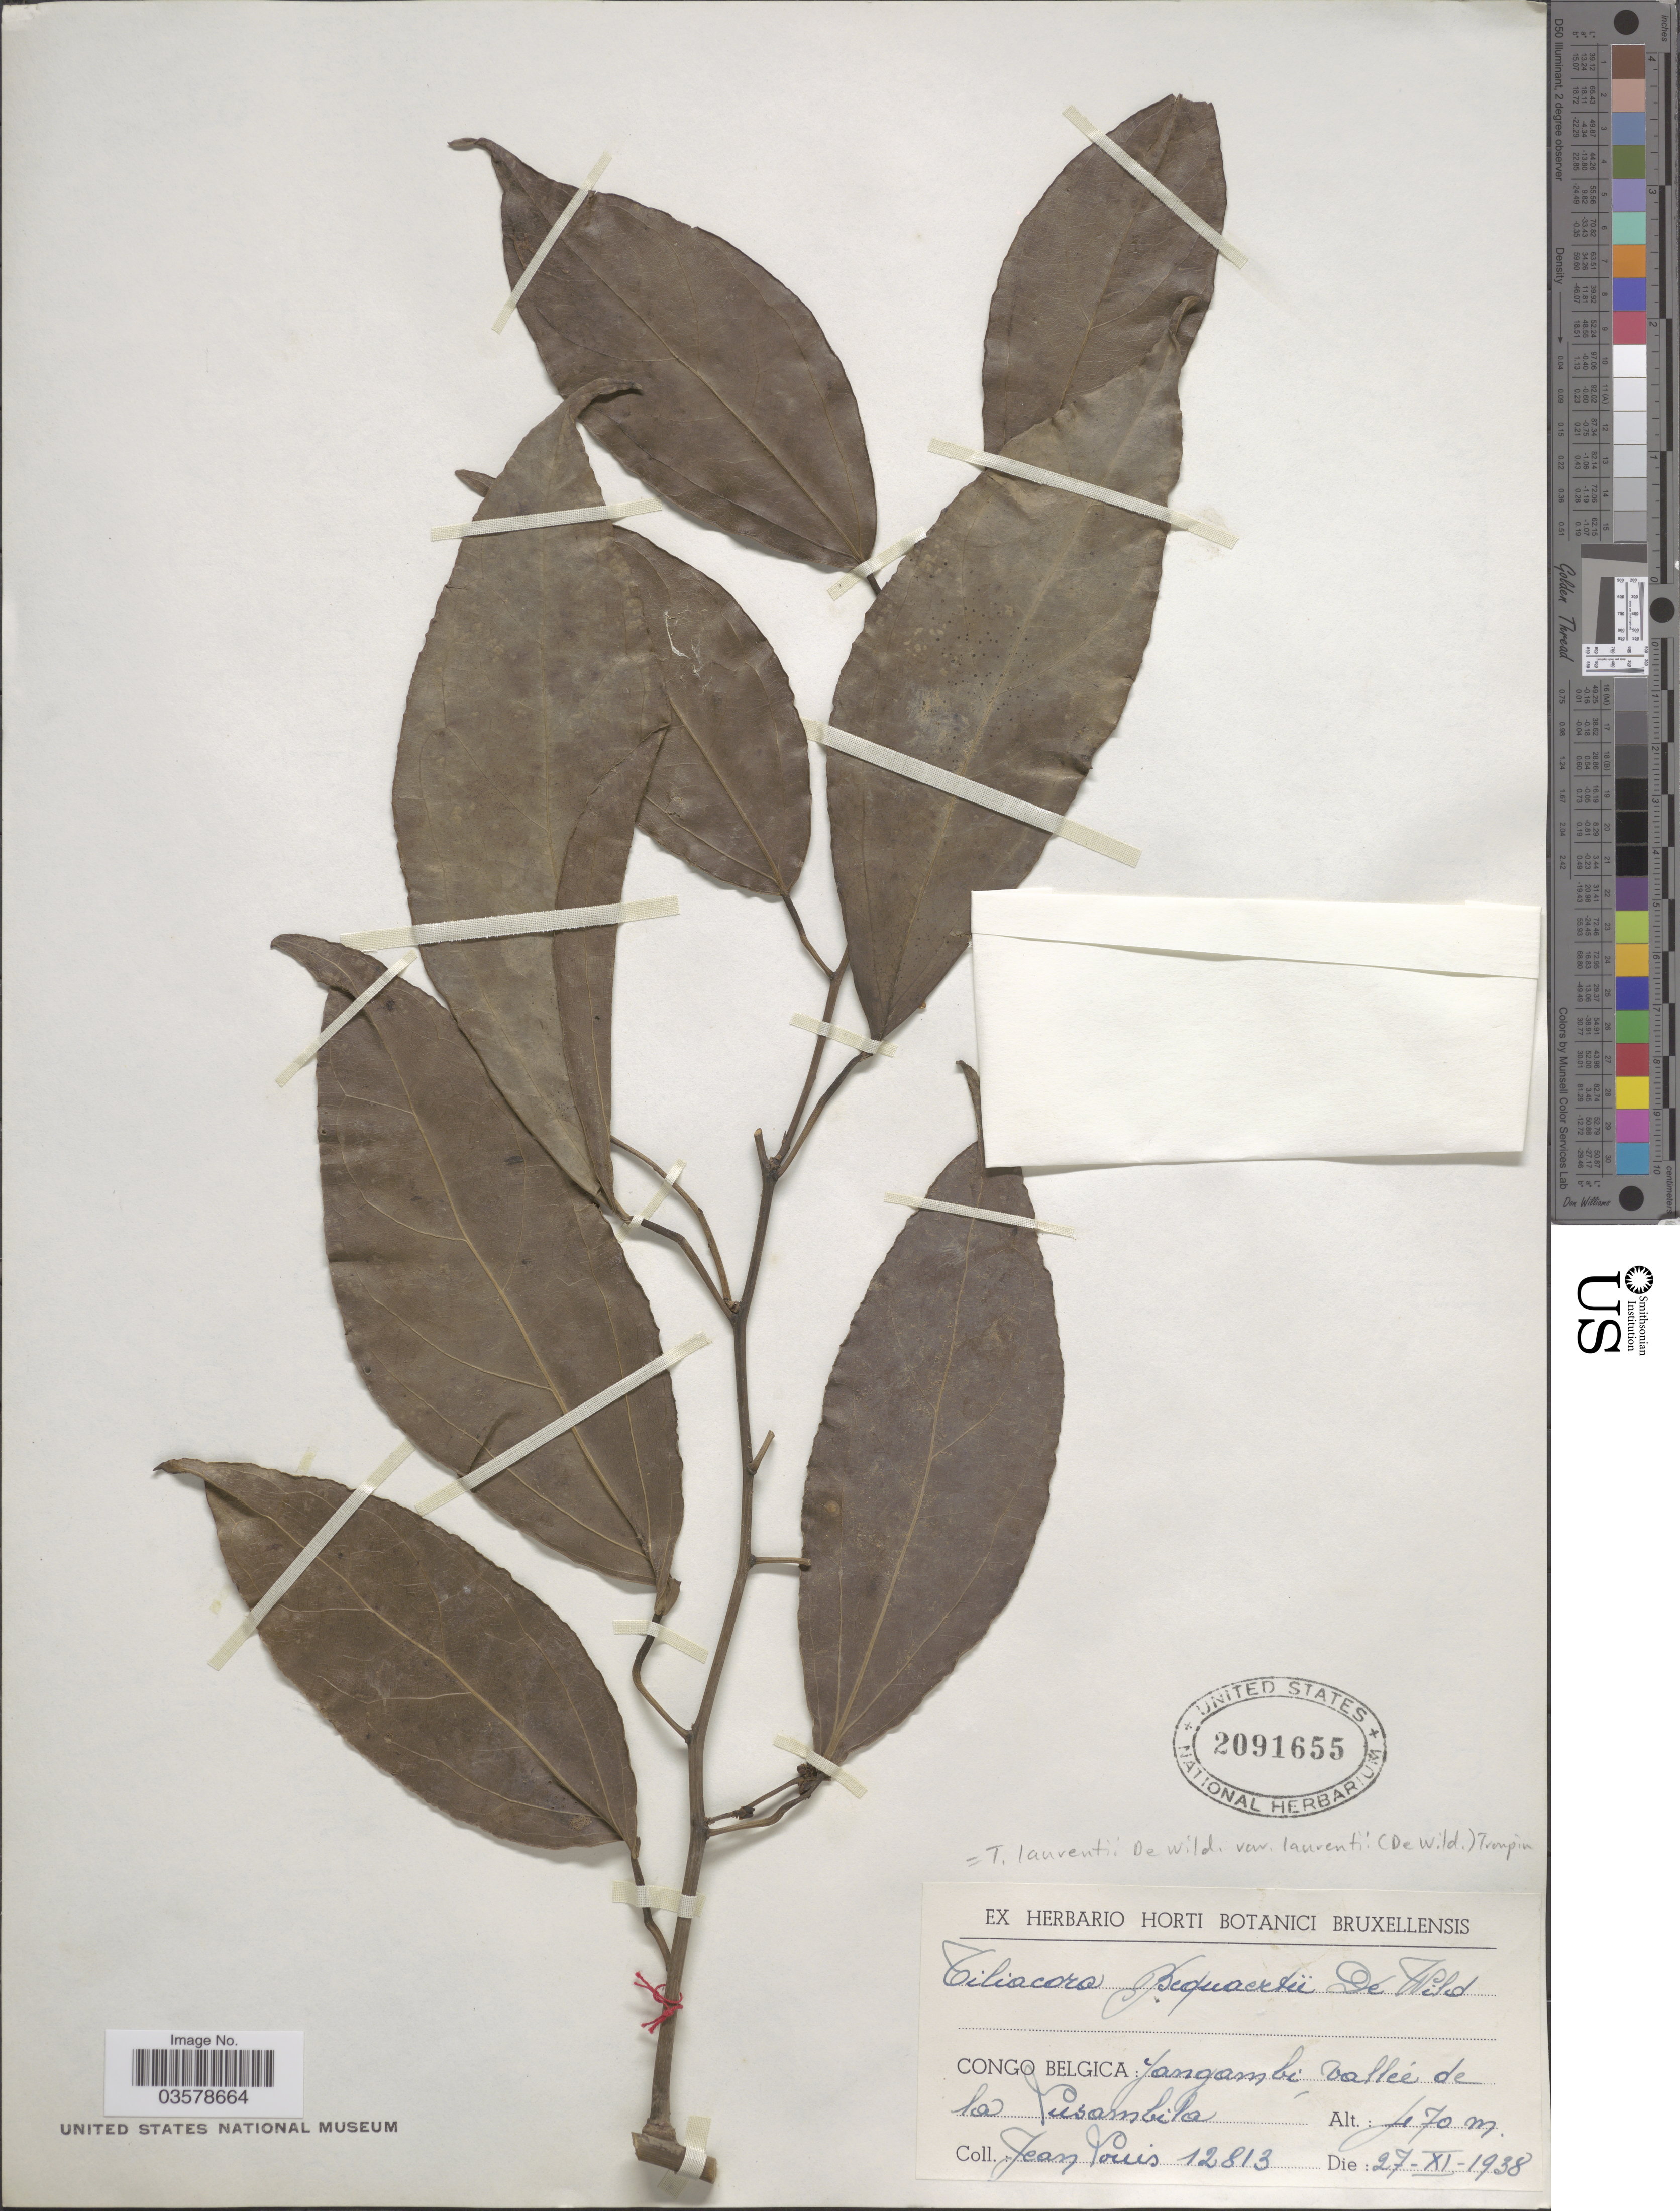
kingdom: Plantae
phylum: Tracheophyta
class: Magnoliopsida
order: Ranunculales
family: Menispermaceae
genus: Tiliacora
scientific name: Tiliacora laurentii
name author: De Wild.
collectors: J. Louis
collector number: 12813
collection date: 1938-11-27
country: Congo, Democratic Republic of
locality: Congo Belgica: Yangambi, vallée de la Lusambila.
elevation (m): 470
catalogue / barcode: US 2091655